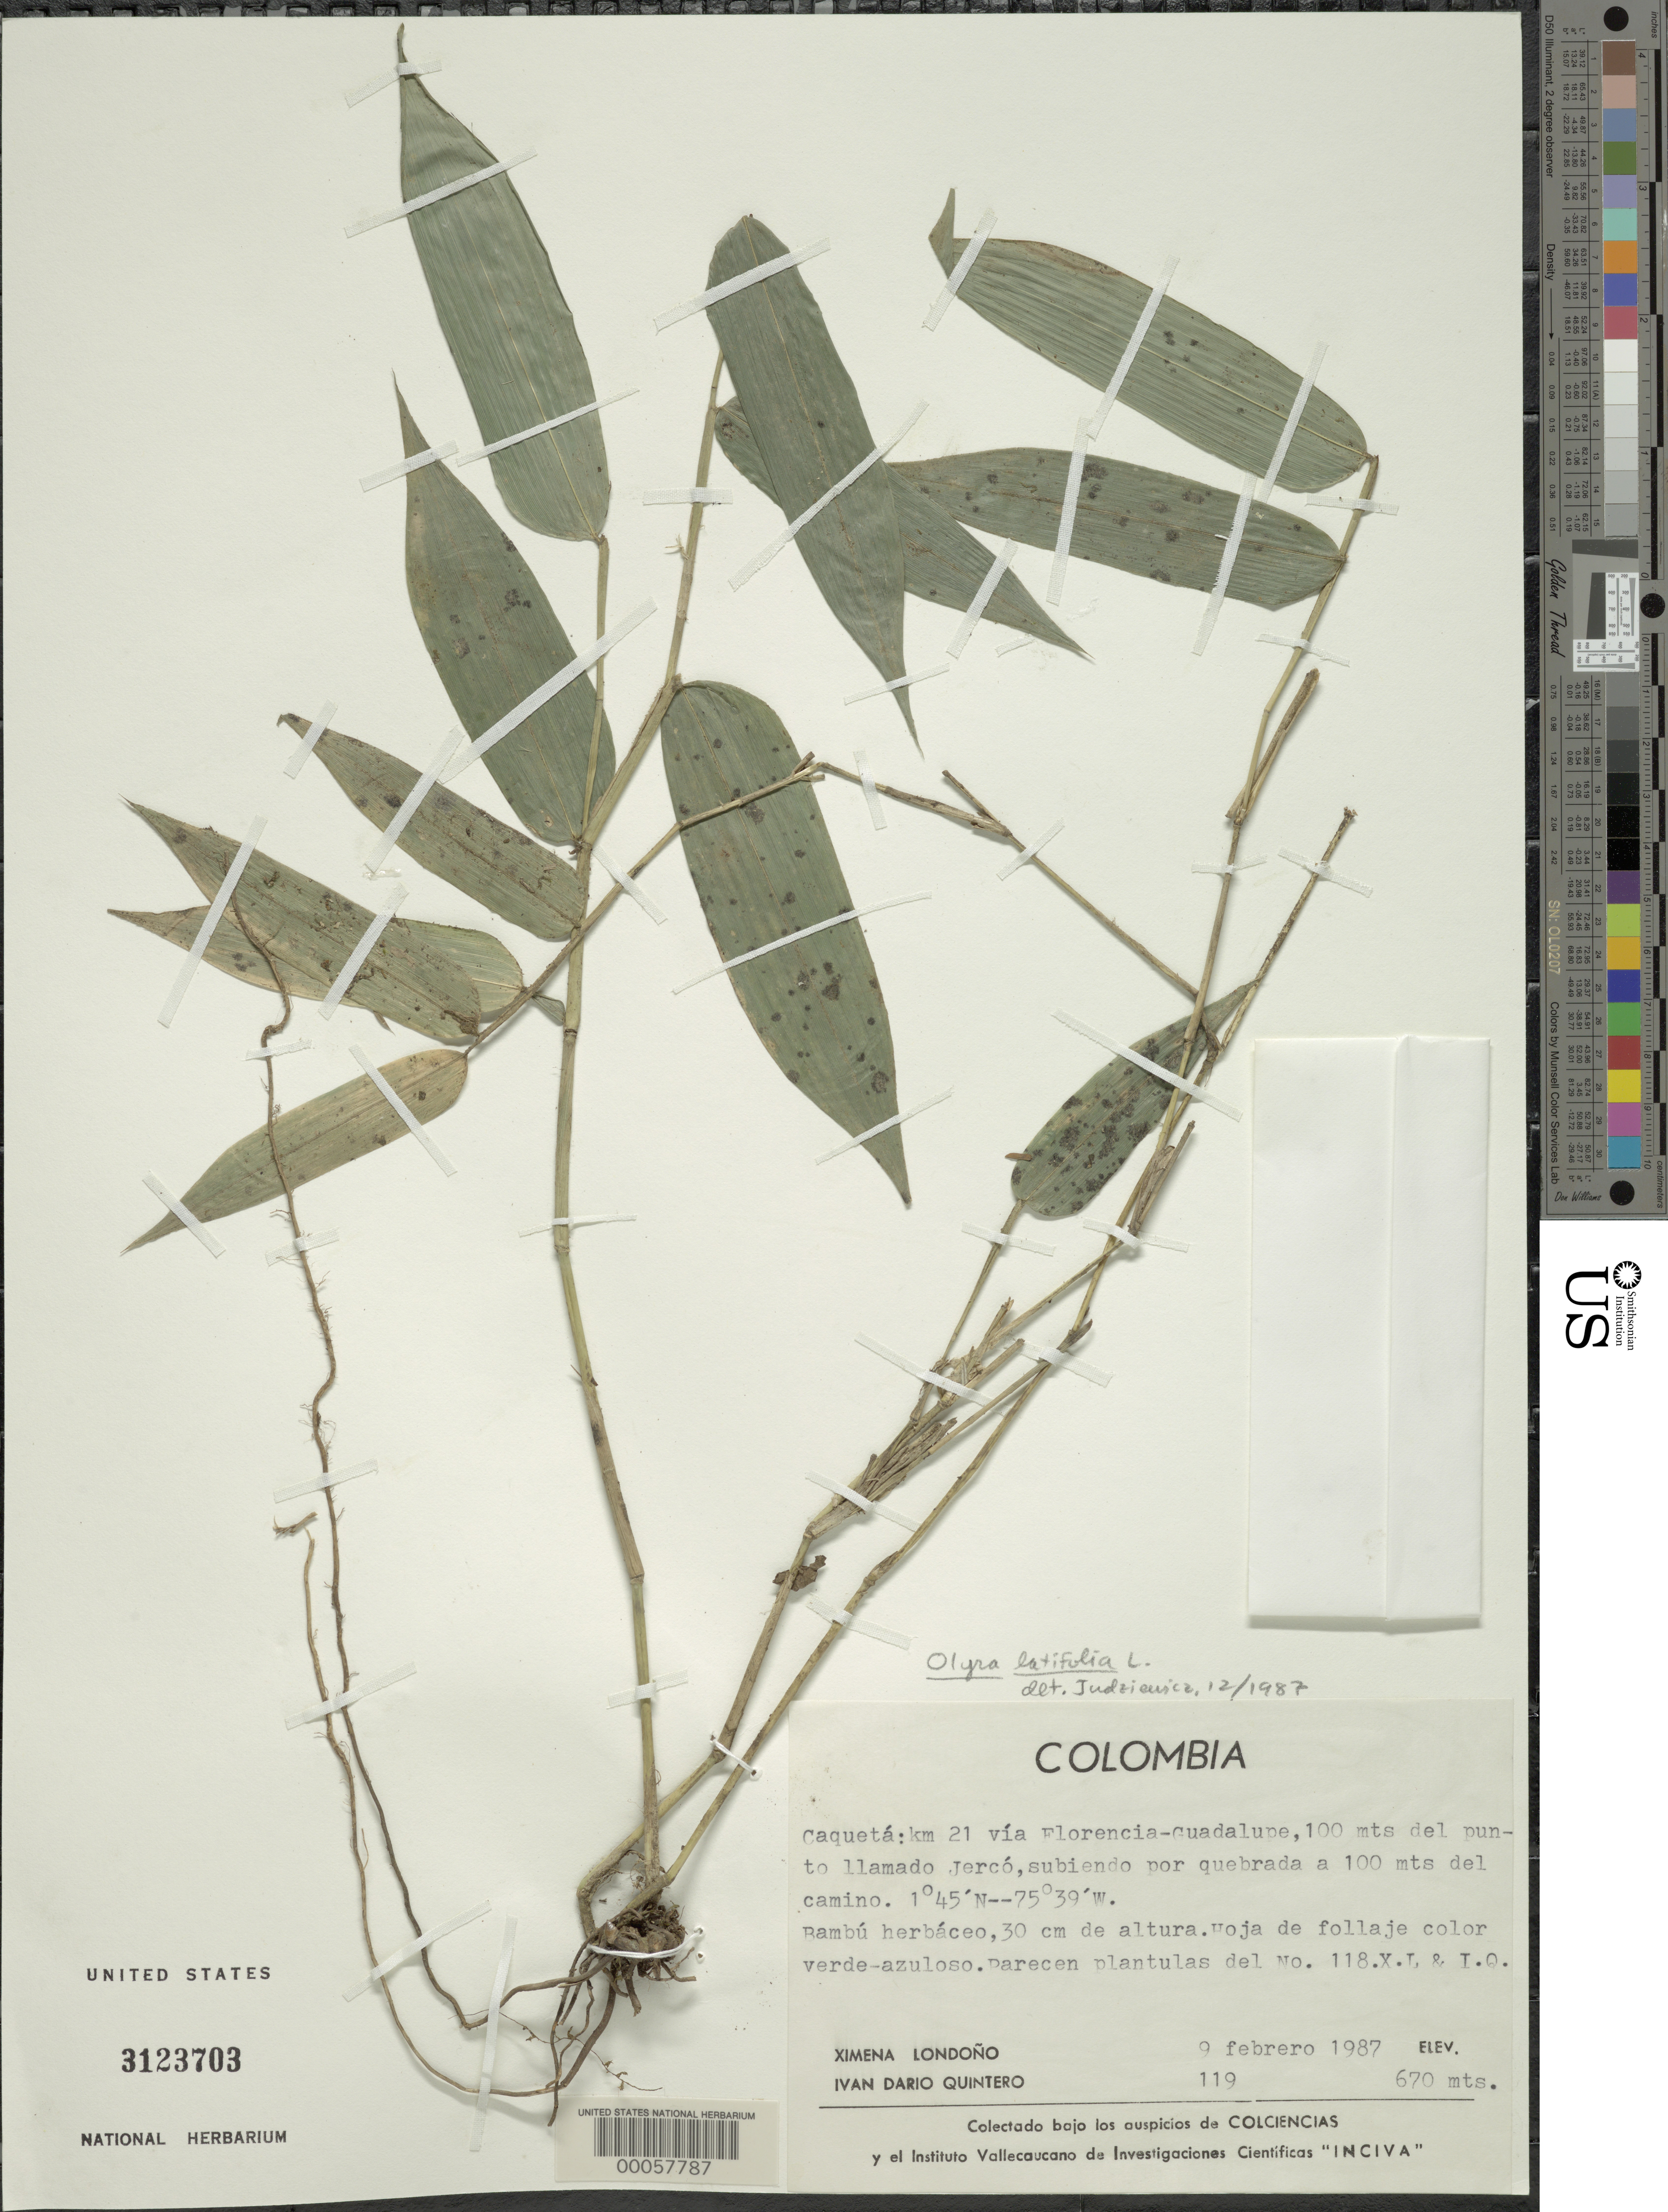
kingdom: Plantae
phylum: Tracheophyta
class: Liliopsida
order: Poales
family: Poaceae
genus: Olyra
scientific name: Olyra latifolia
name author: L.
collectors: X. Londoño & I. Quintero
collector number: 119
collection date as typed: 09 Feb 1987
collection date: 1987-02-09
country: Colombia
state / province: Caquetá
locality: Km 21 of the Florencia-Guadalupe road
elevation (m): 670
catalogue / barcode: US 3123703